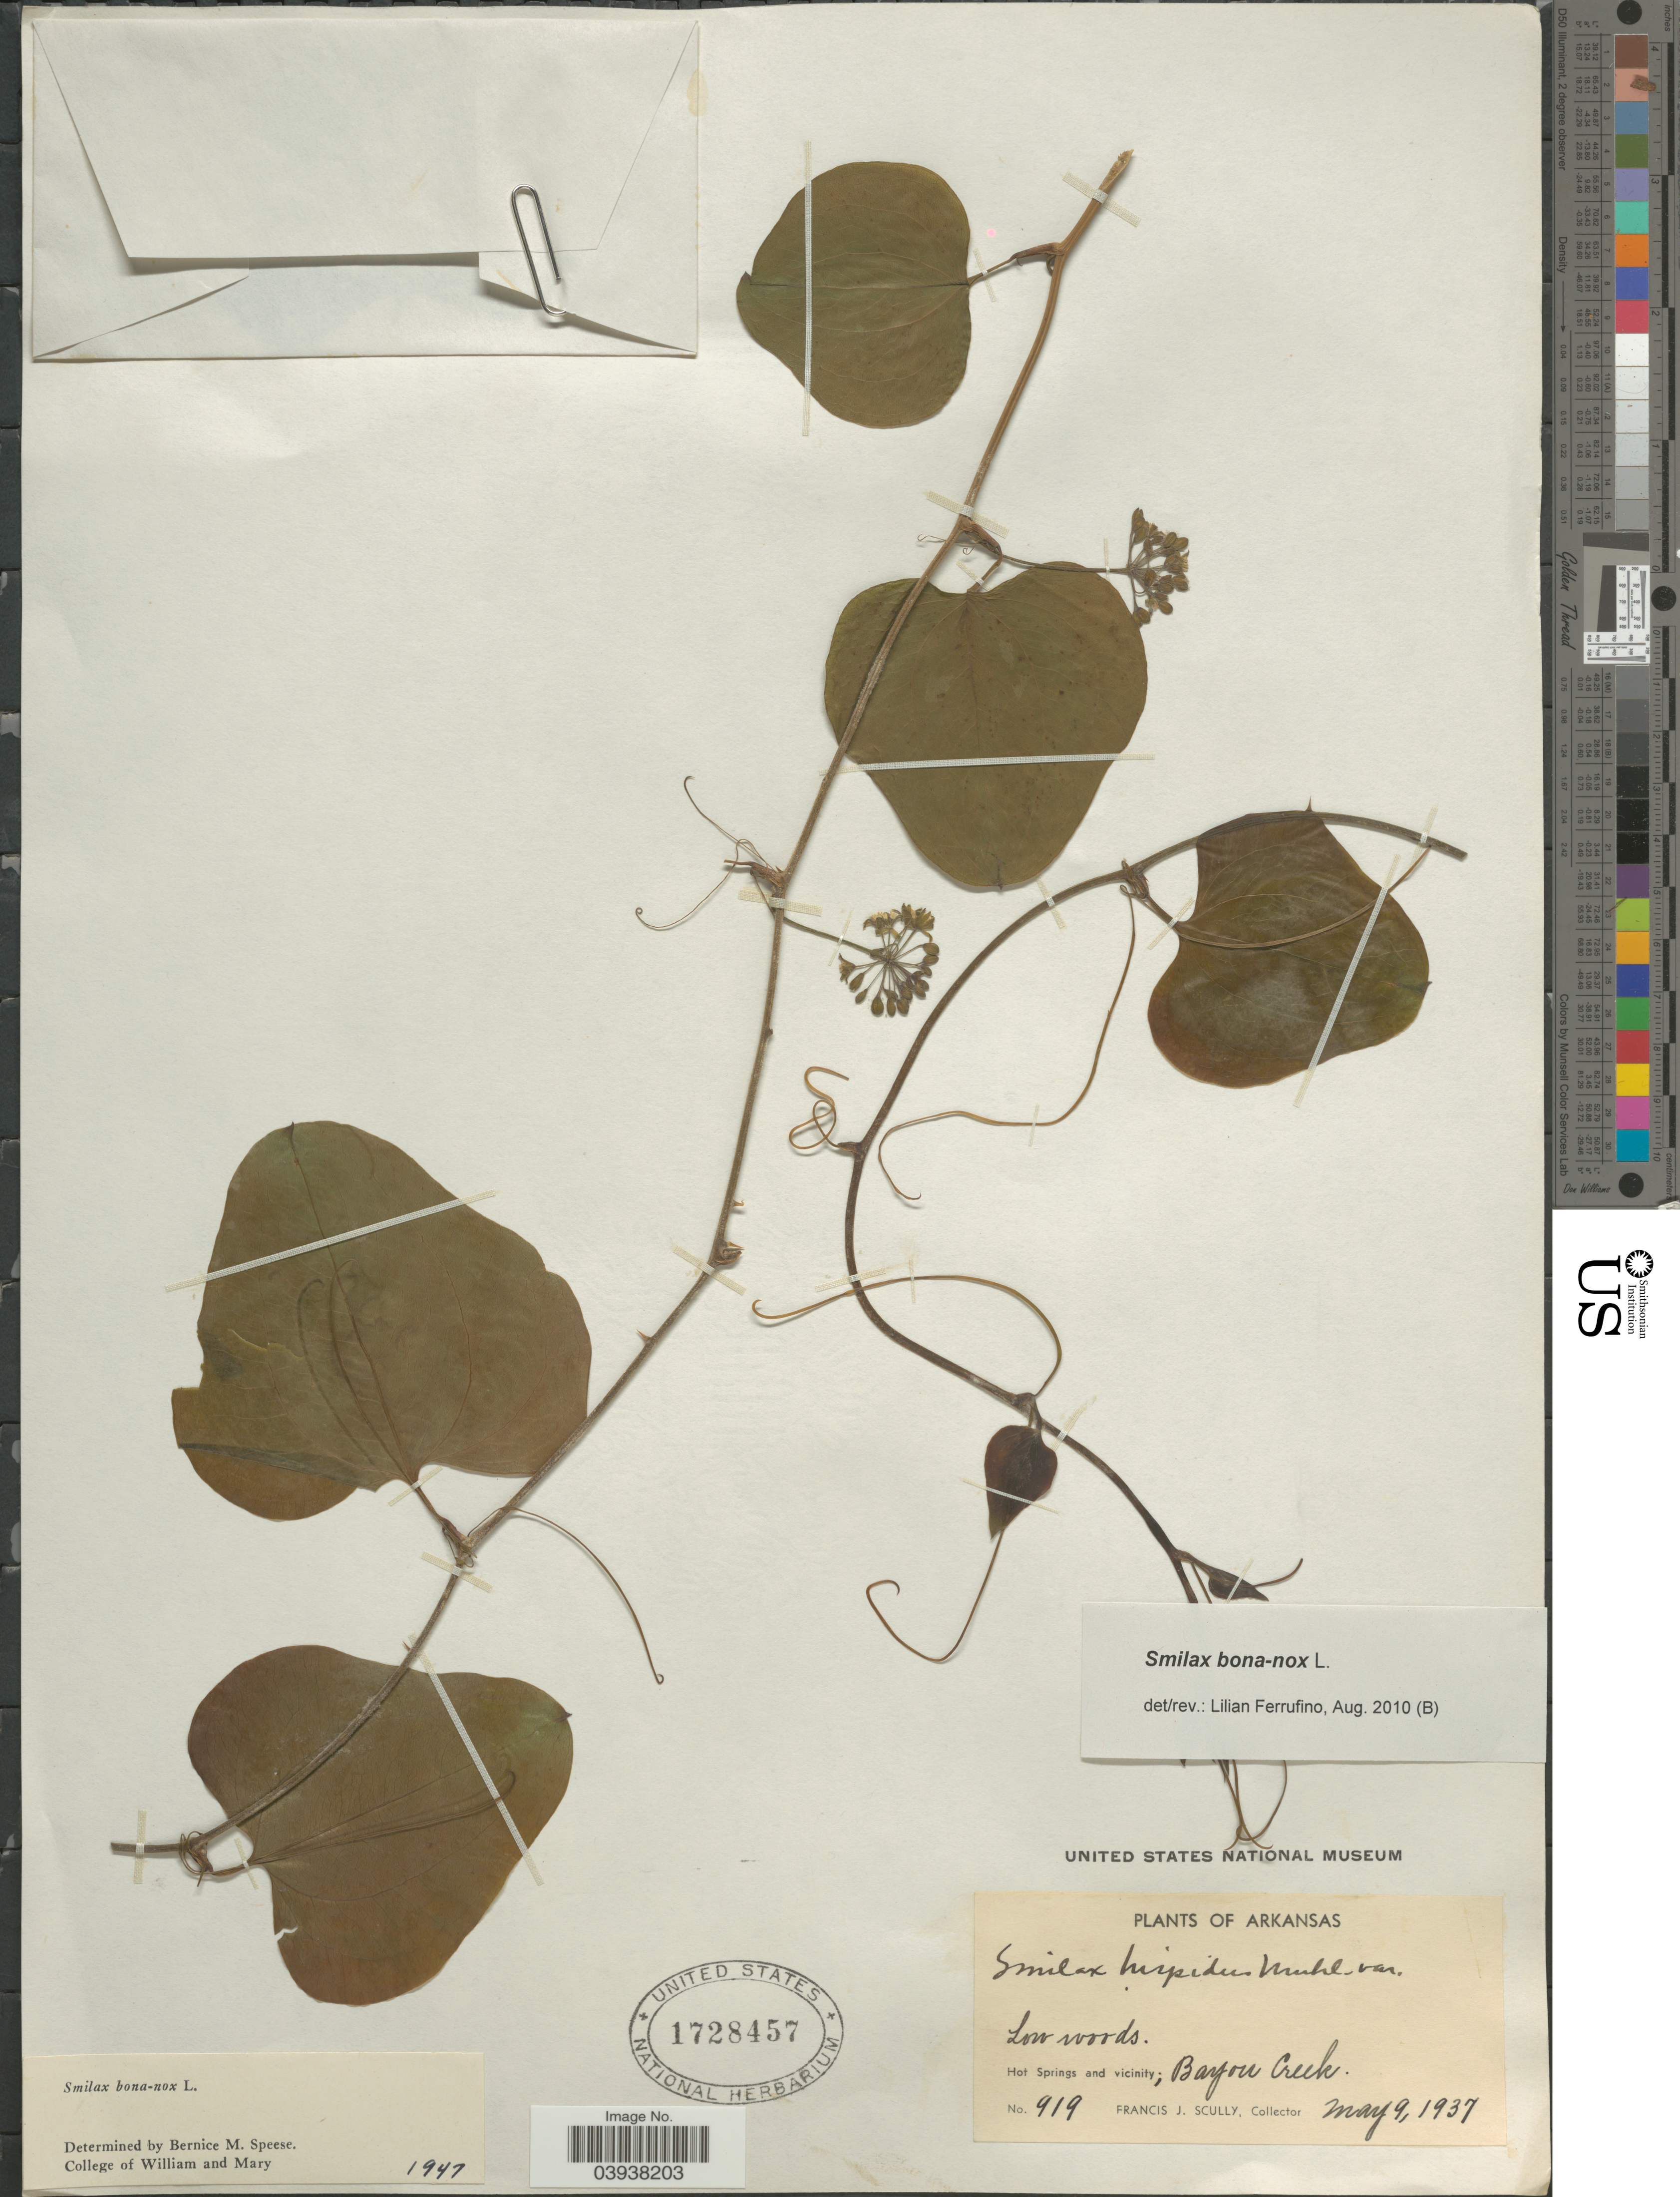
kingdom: Plantae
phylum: Tracheophyta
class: Liliopsida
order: Liliales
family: Smilacaceae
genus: Smilax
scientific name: Smilax bona-nox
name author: L.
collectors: F. J. Scully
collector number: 919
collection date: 1937-05-09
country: United States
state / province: Arkansas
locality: Low woods. Hot Springs and vicinity; Bayou Creek.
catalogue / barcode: US 1728457